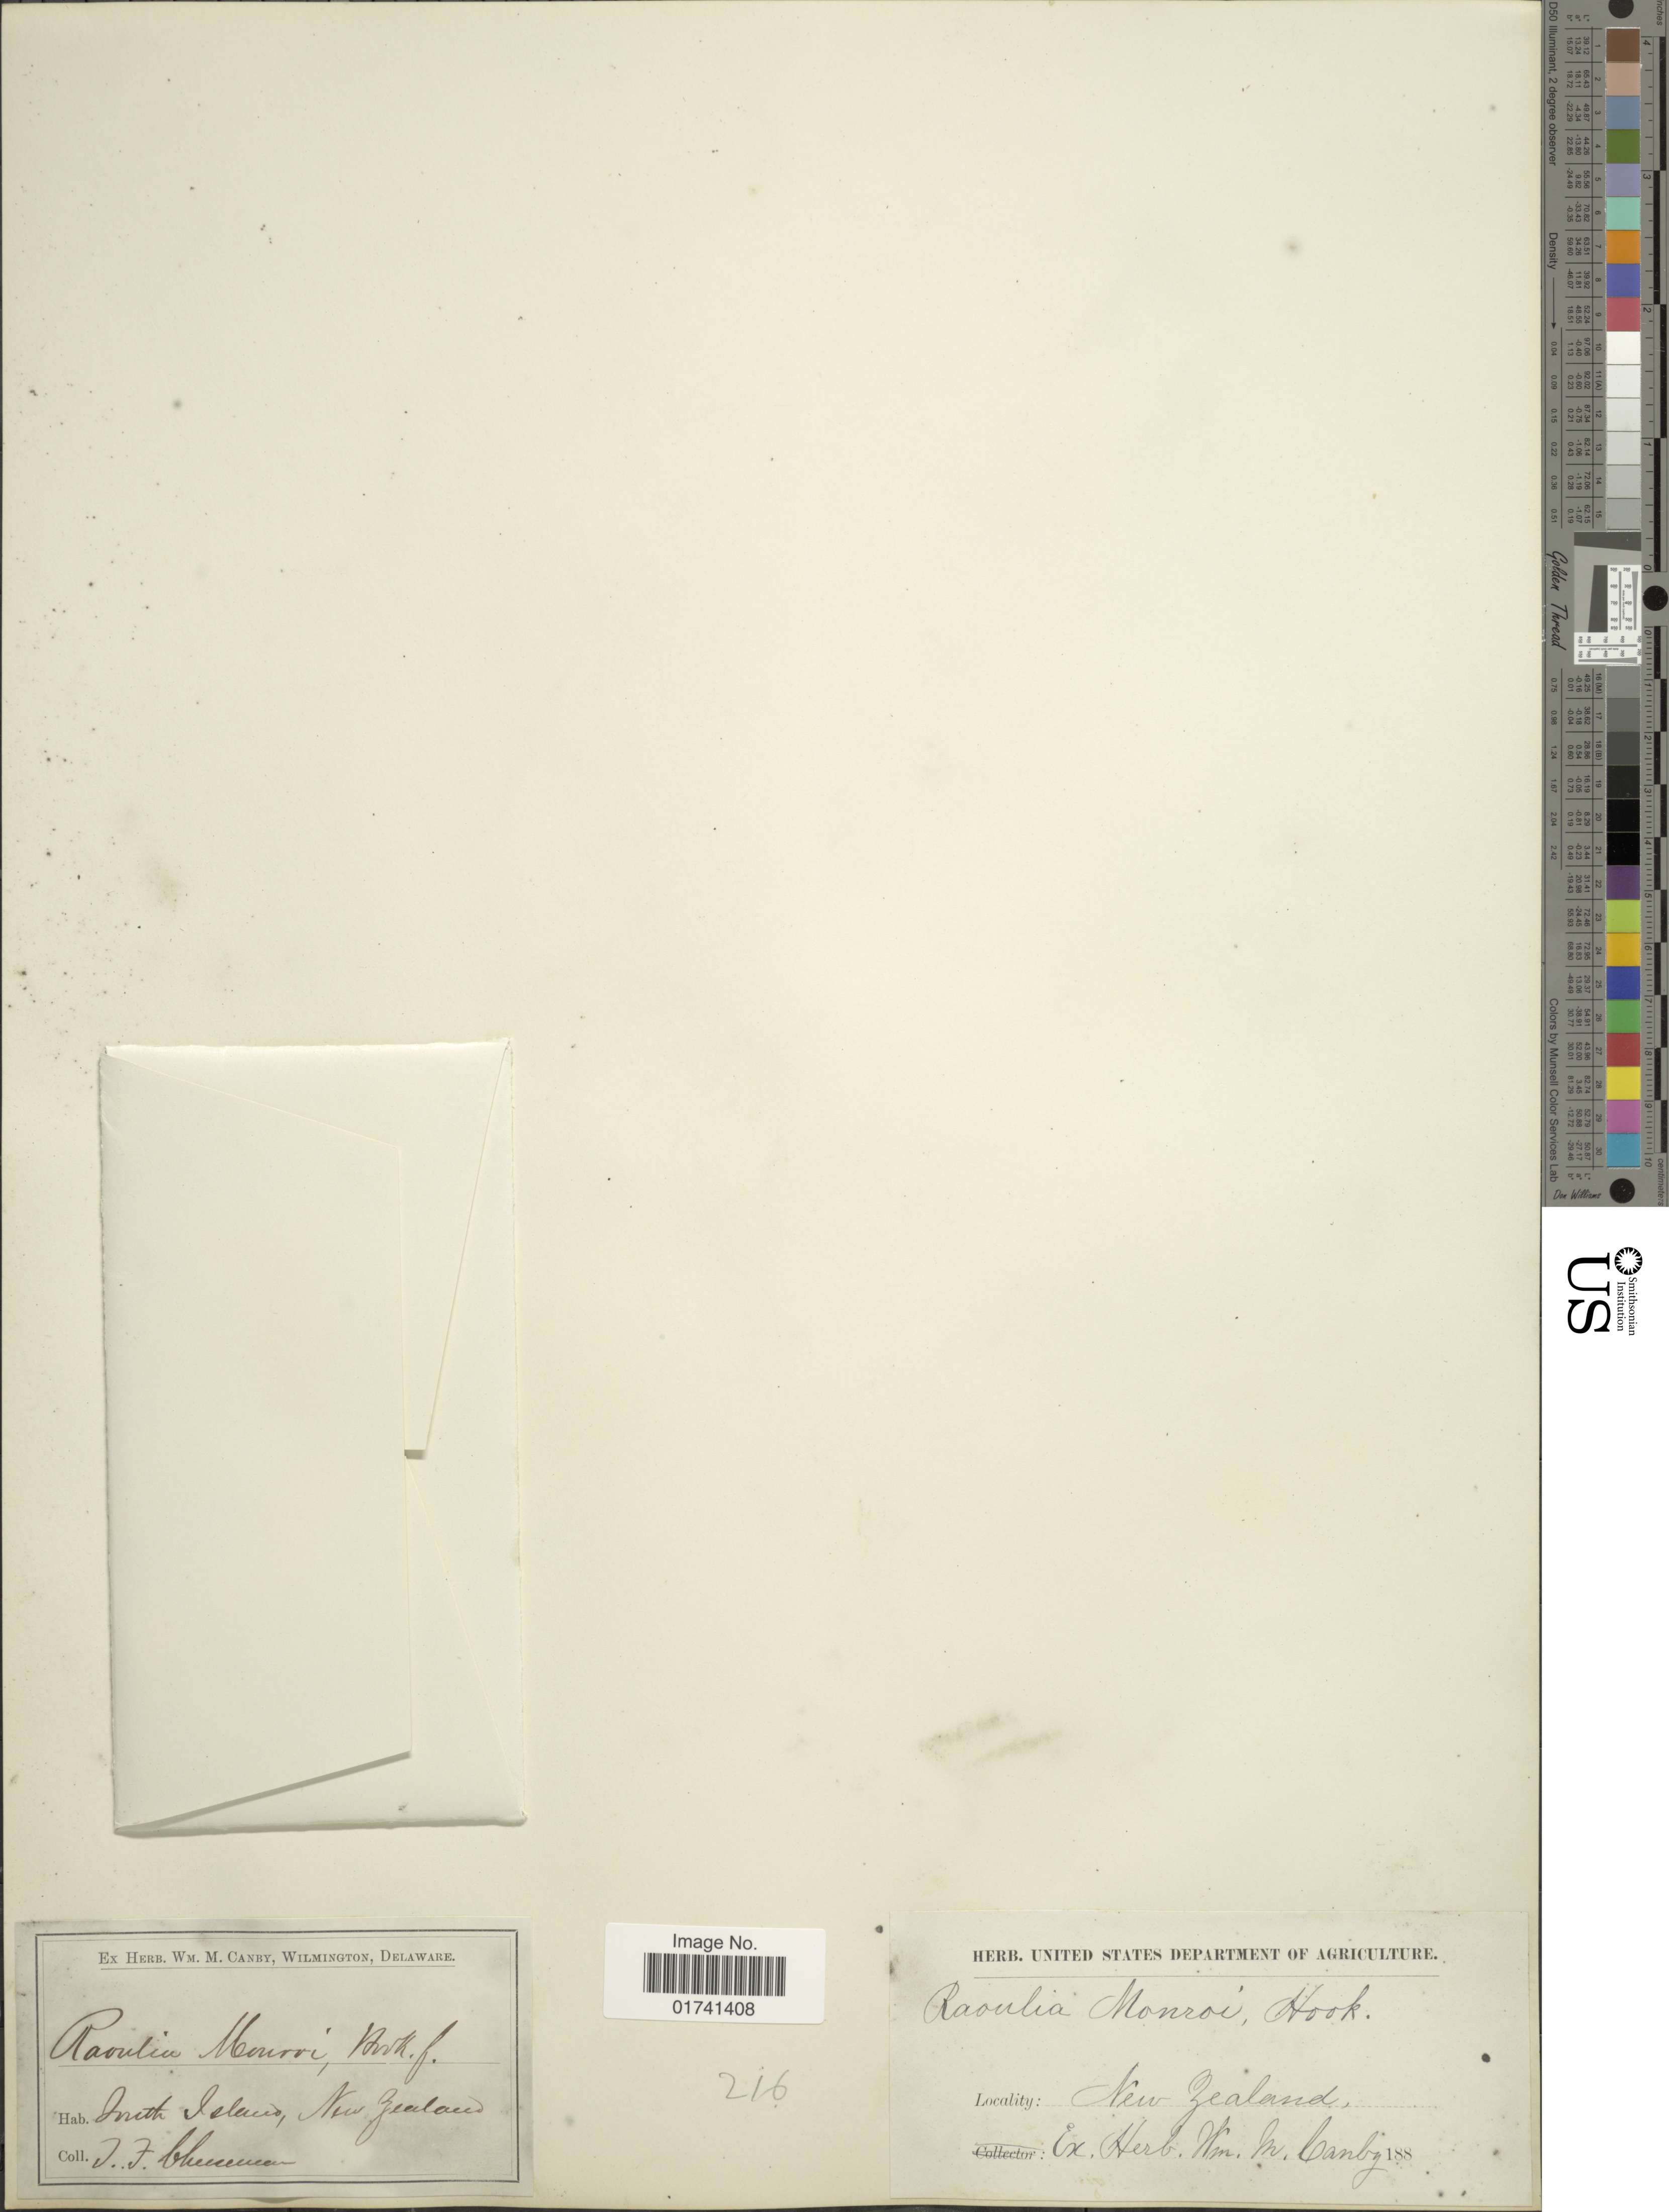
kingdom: Plantae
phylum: Tracheophyta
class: Magnoliopsida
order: Asterales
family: Asteraceae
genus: Raoulia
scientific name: Raoulia monroi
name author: Hook. f.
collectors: T. F. Cheeseman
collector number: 216?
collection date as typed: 188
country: New Zealand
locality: South Island.